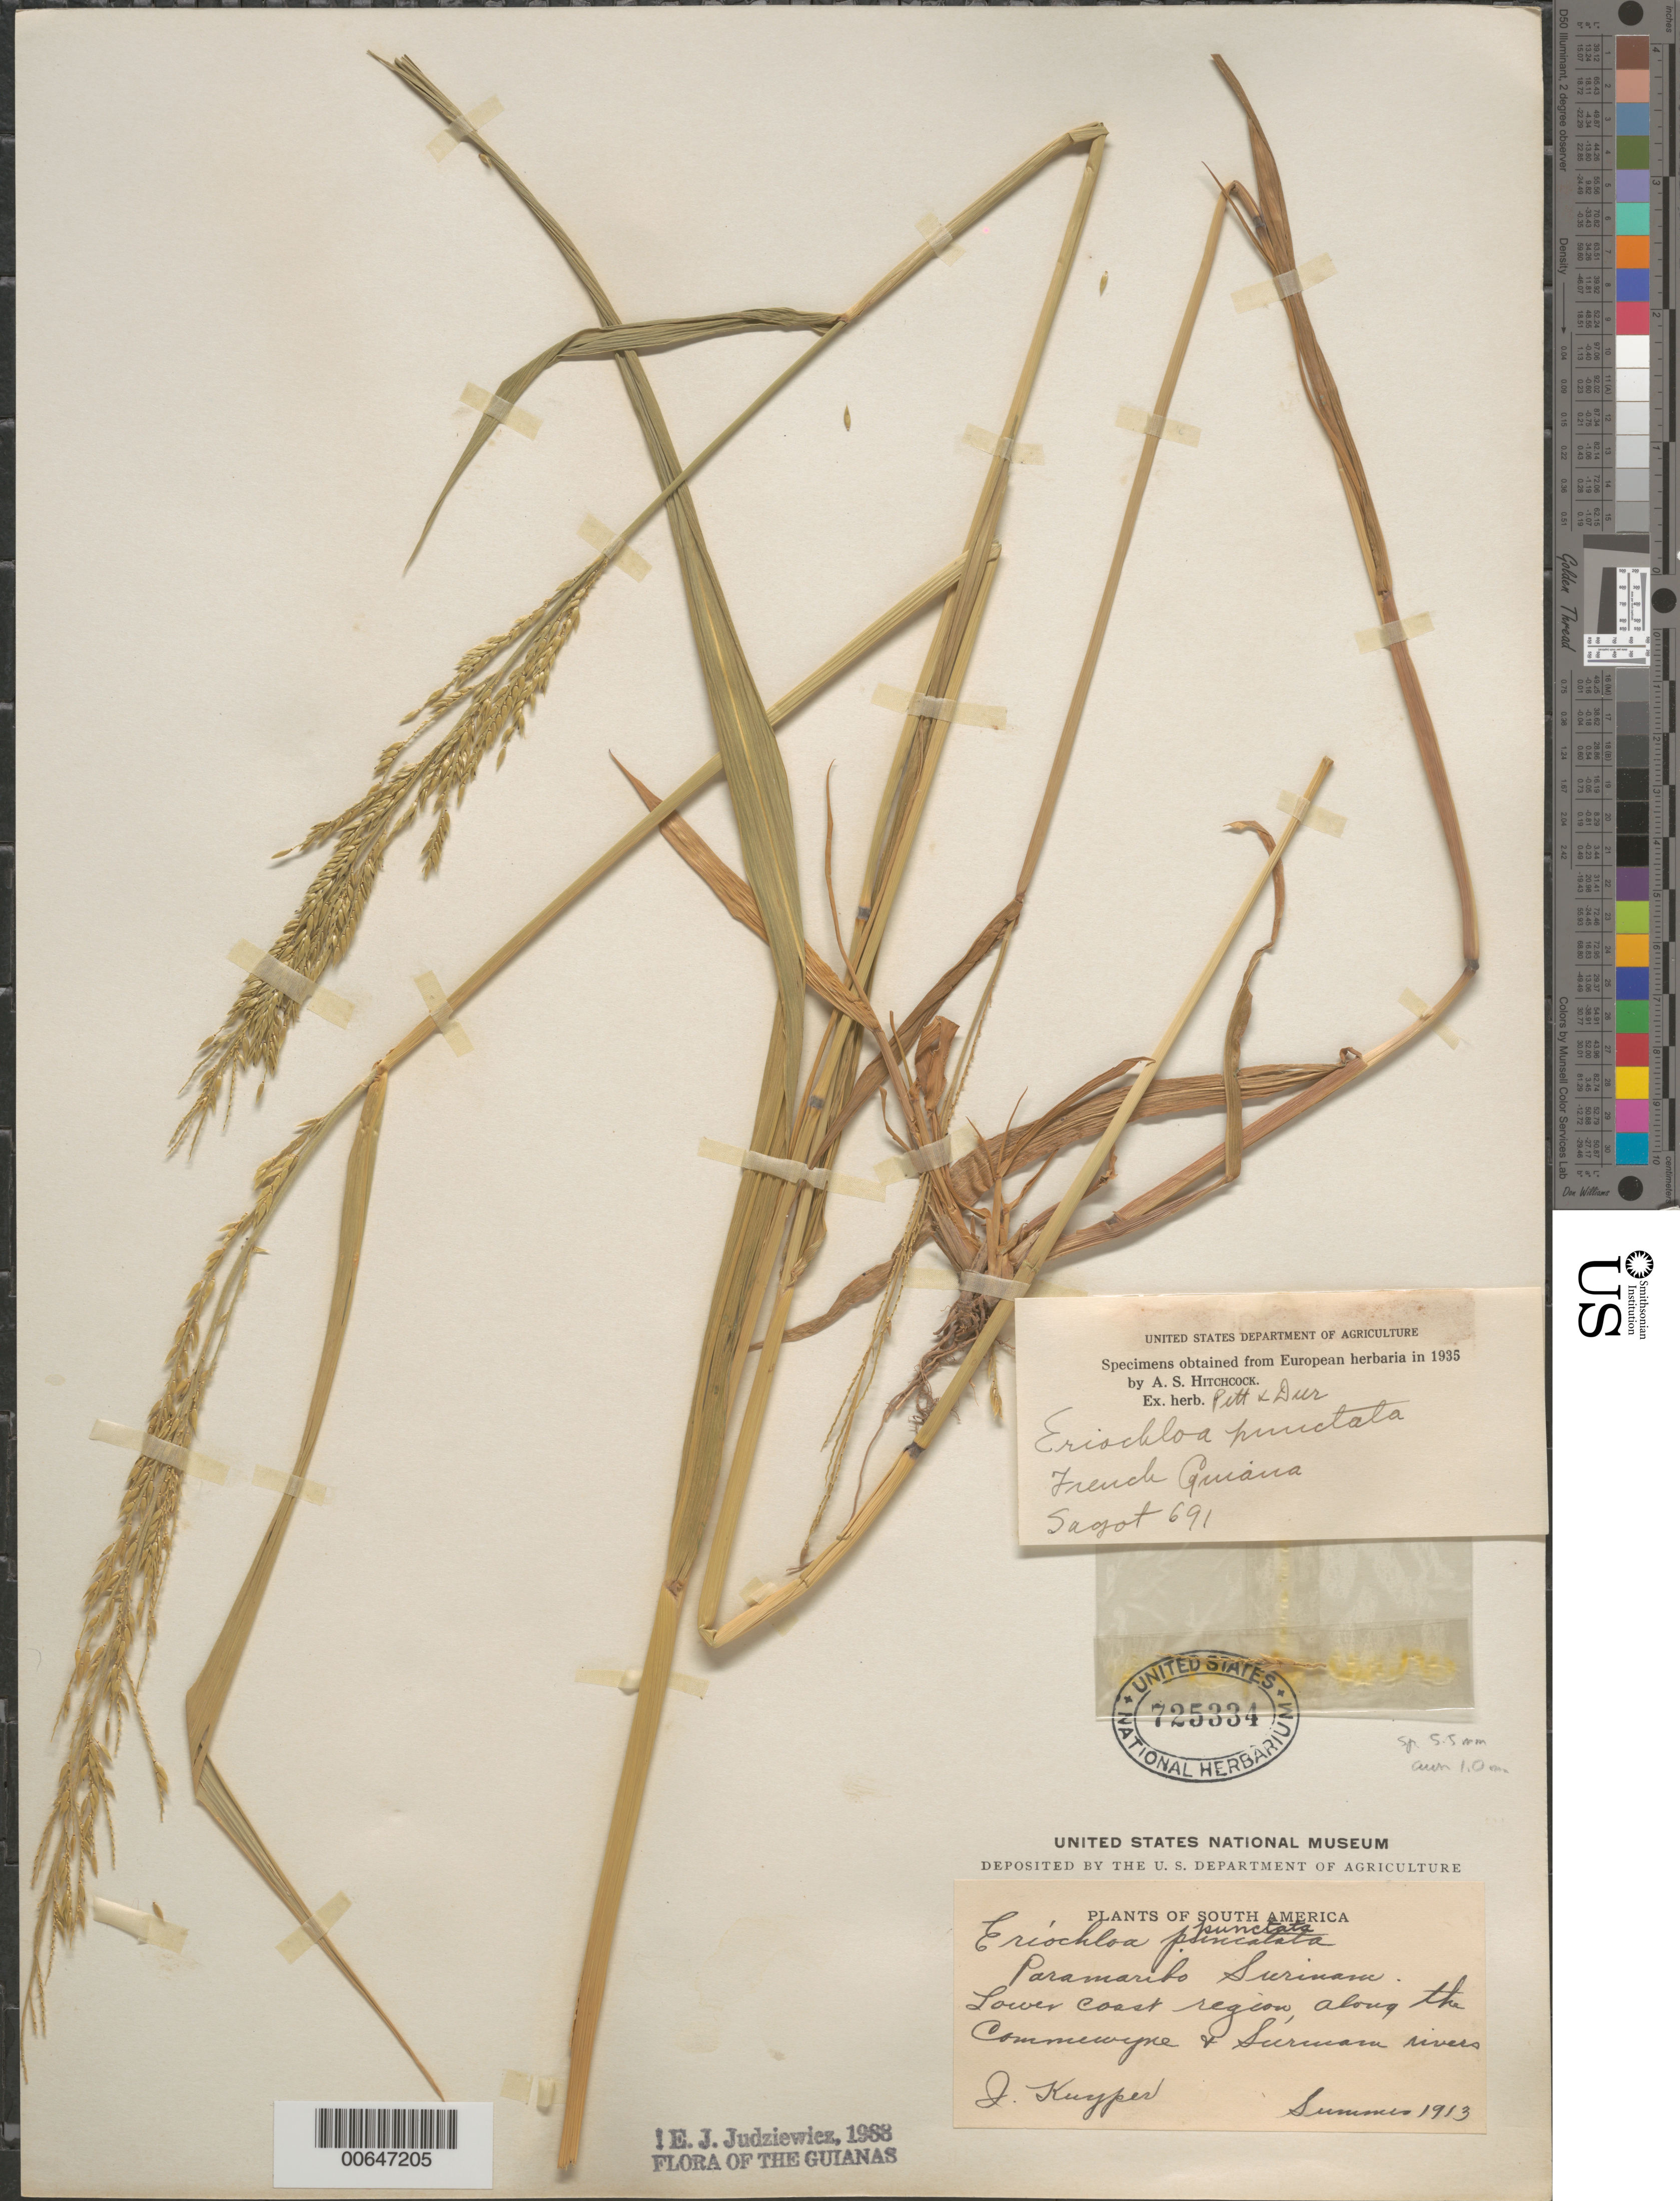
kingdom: Plantae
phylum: Tracheophyta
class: Liliopsida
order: Poales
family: Poaceae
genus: Eriochloa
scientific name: Eriochloa punctata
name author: (L.) Desv. ex Ham.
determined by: Judziewicz, E. J.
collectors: J. Kuyper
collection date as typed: Summer 1913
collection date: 1913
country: Suriname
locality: Paramaribo, lower coast region along the Commewyne and Surinam Rivers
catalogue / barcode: US 725334